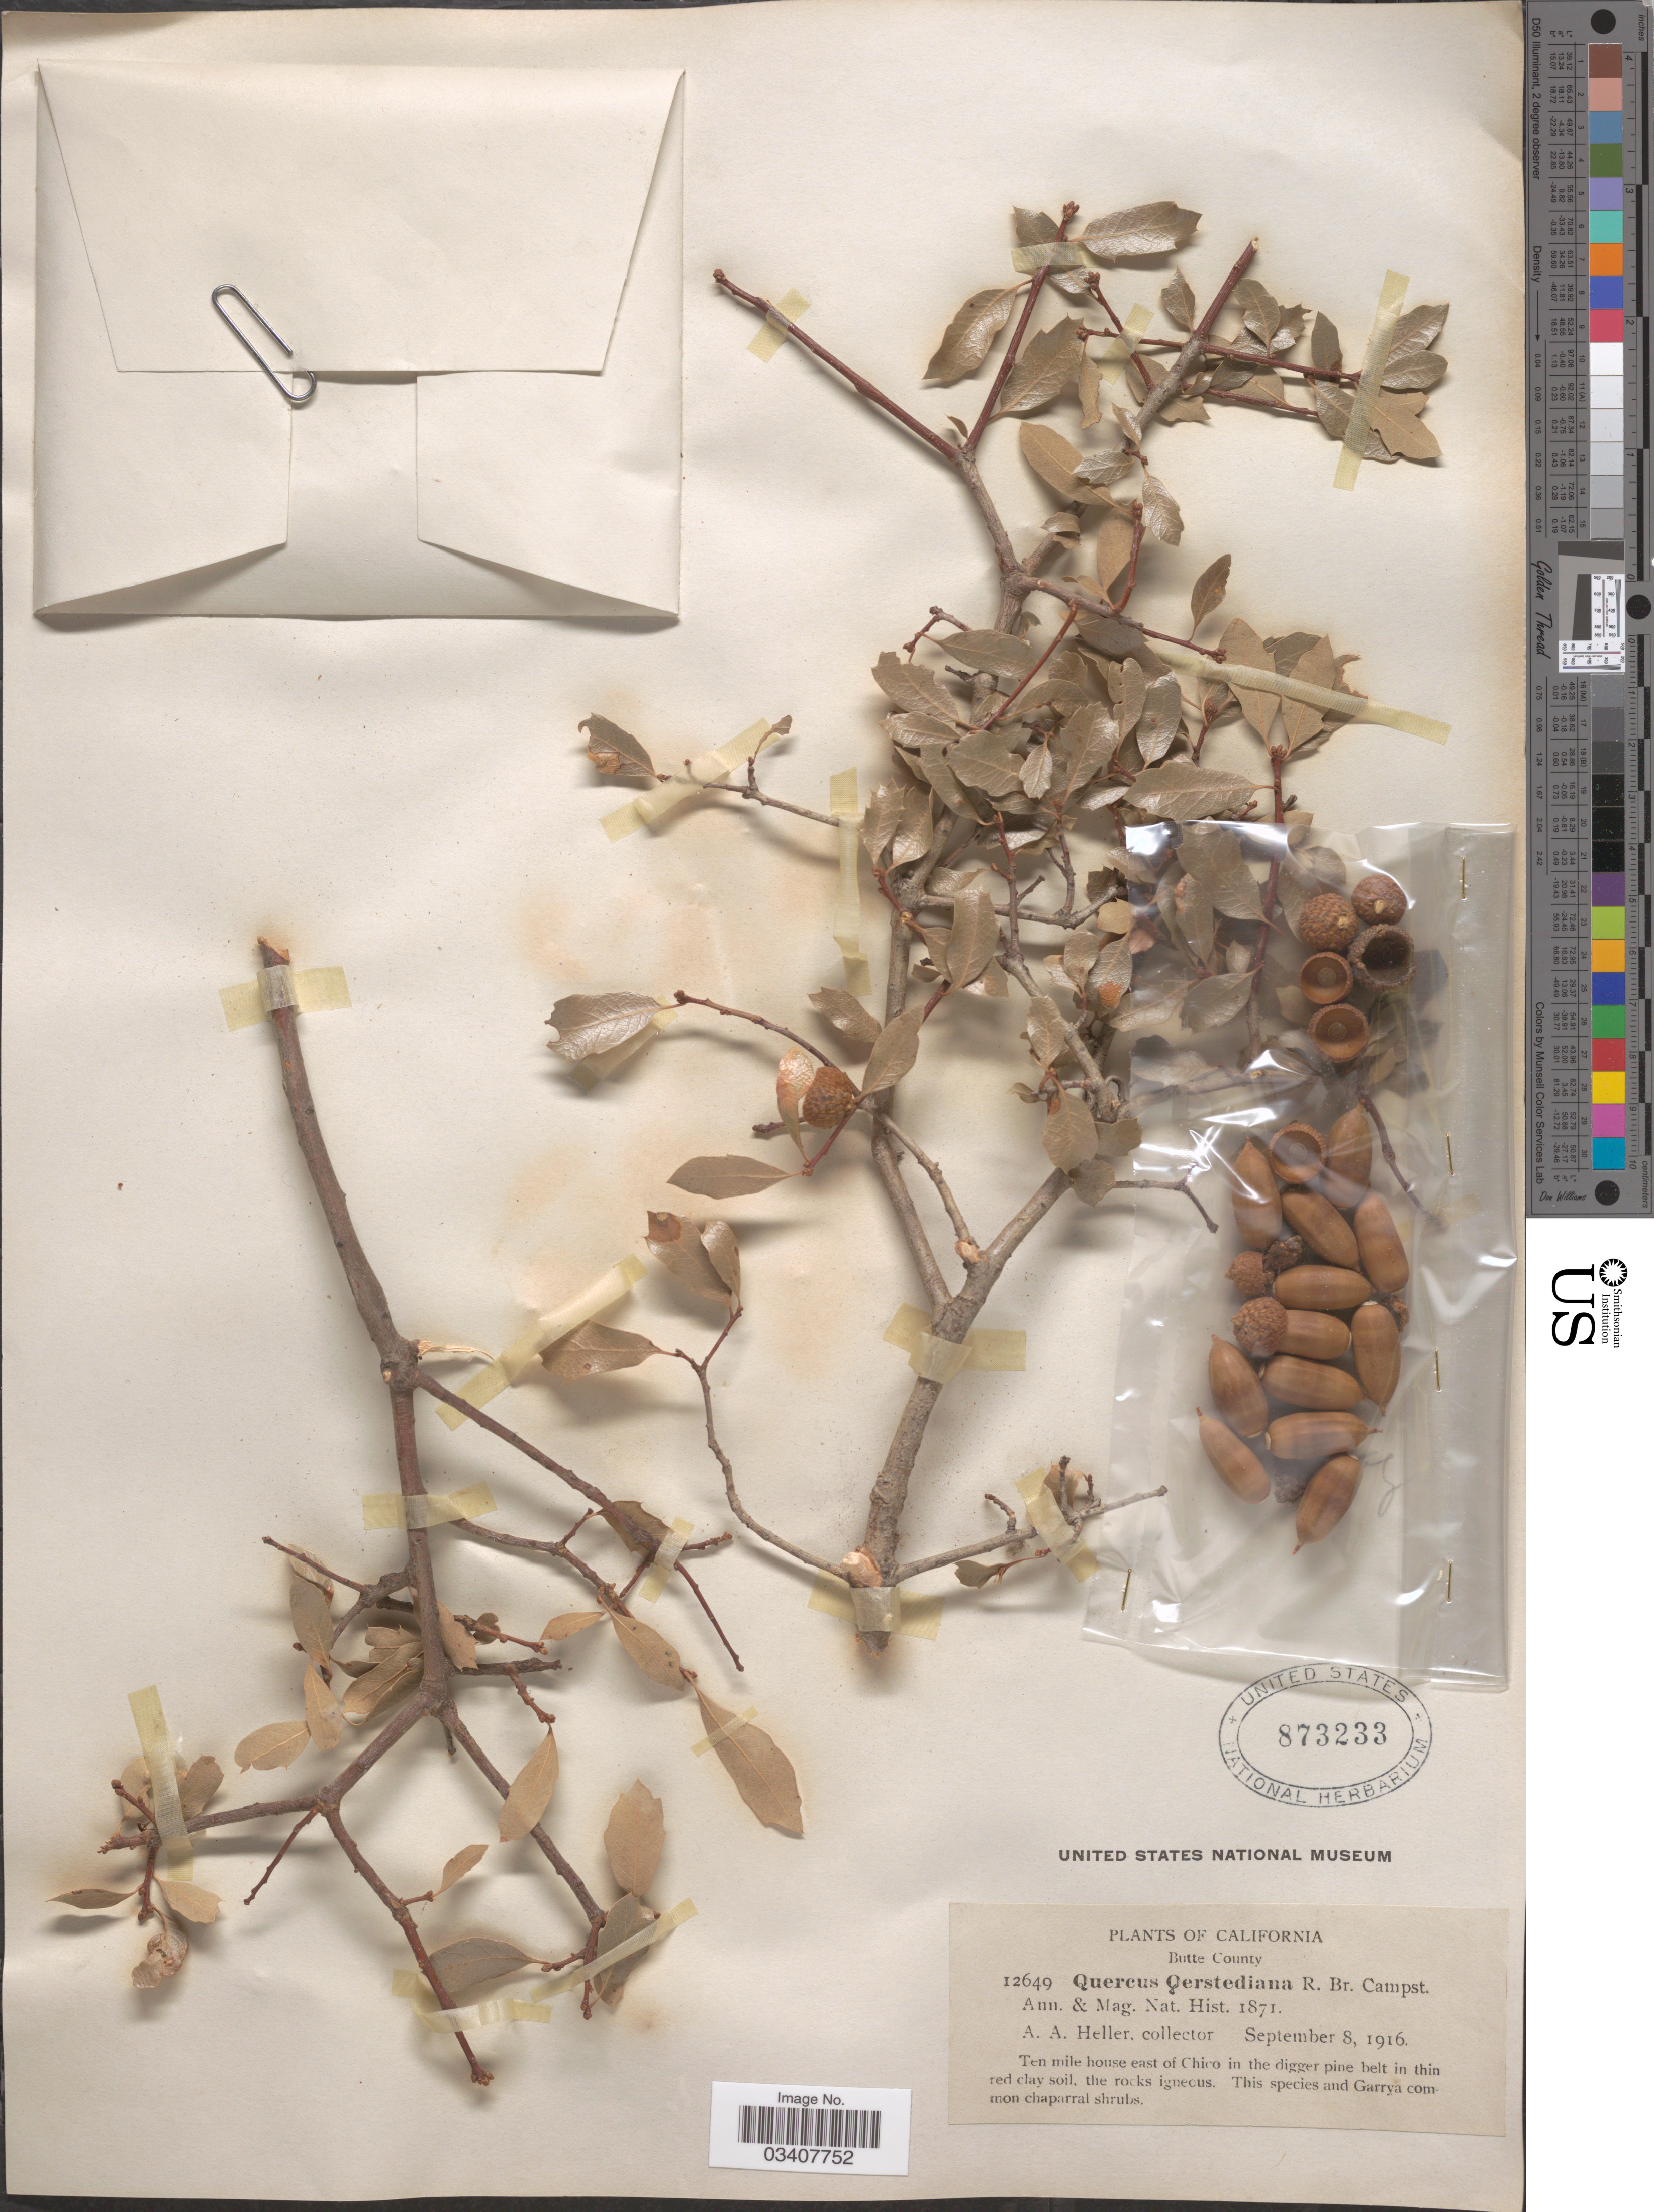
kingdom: Plantae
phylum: Tracheophyta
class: Magnoliopsida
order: Fagales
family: Fagaceae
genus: Quercus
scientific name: Quercus oerstediana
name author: R. Br.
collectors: A. A. Heller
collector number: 12649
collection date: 1916-09-08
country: United States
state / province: California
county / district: Butte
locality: Butte County. Ten mile house east of Chico in the digger pine belt in thin red clay soil, the rocks igneous.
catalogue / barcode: US 873233